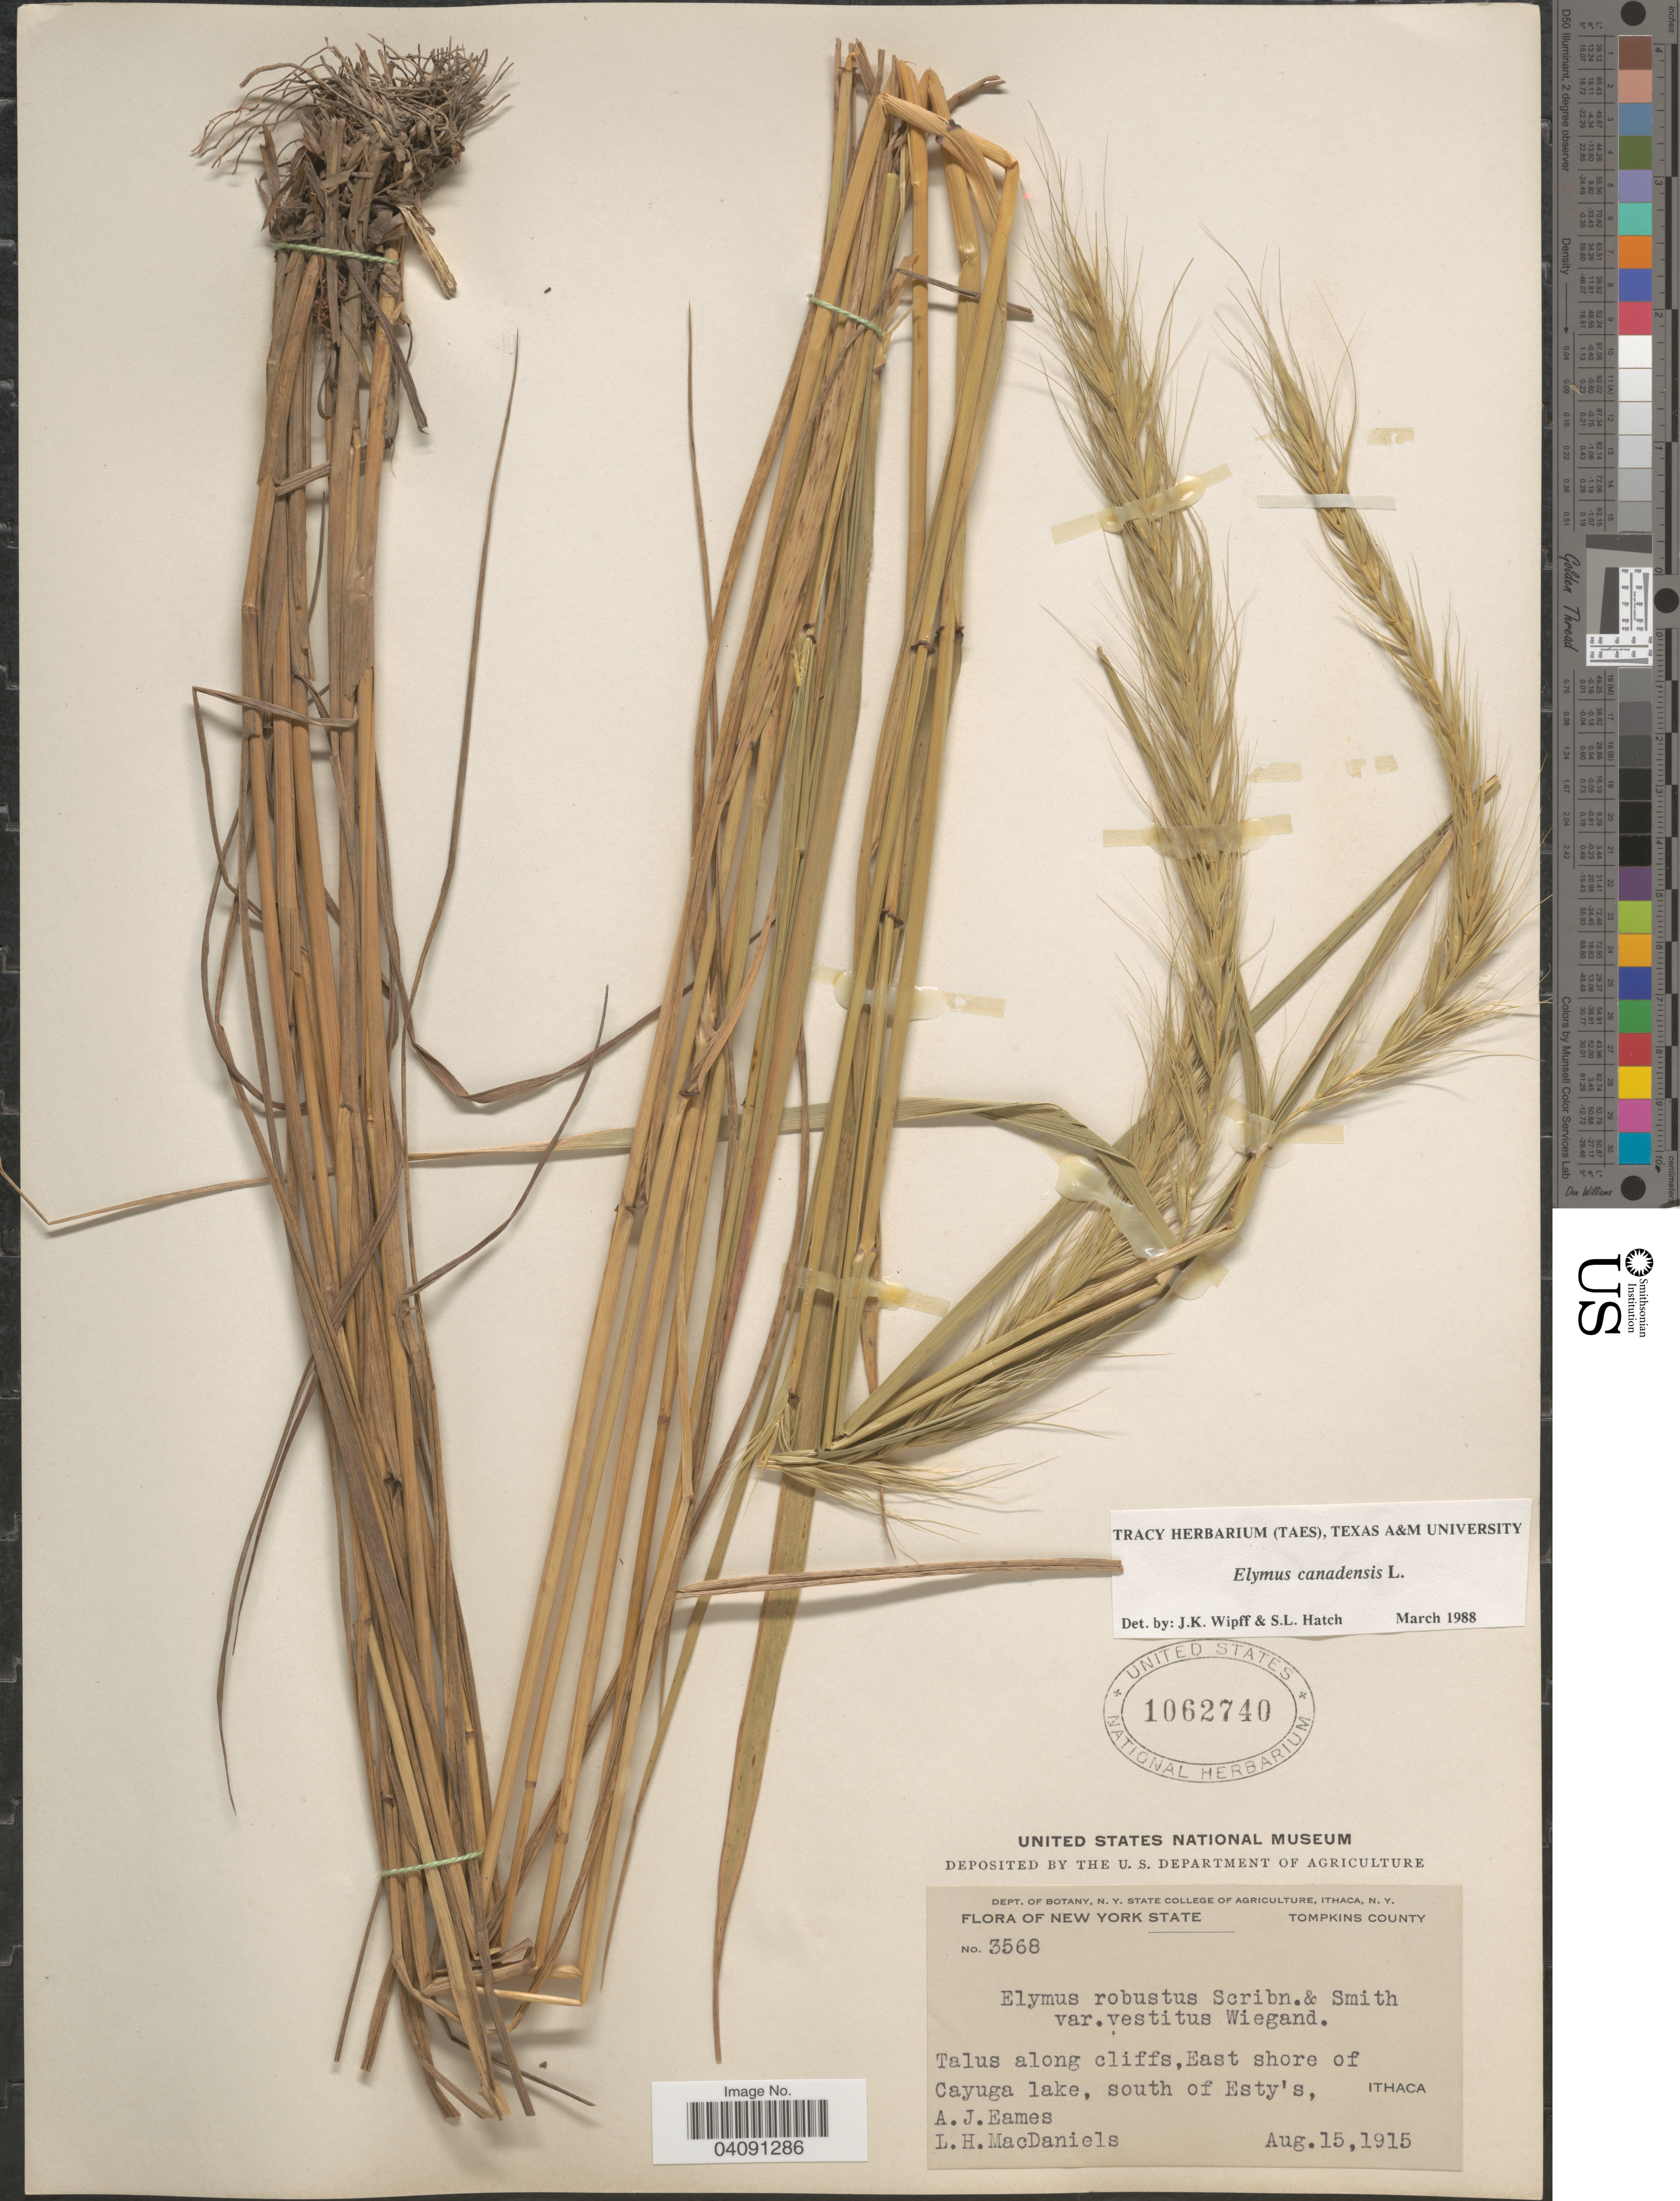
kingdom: Plantae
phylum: Tracheophyta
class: Liliopsida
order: Poales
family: Poaceae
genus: Elymus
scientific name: Elymus canadensis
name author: L.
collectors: A. J. Eames & L. H. MacDaniels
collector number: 3568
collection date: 1915-08-15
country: United States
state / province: New York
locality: Tompkins County. Talus along cliffs, East shore of Cayuga lake, south of Esty's, Ithaca.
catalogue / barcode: US 1062740